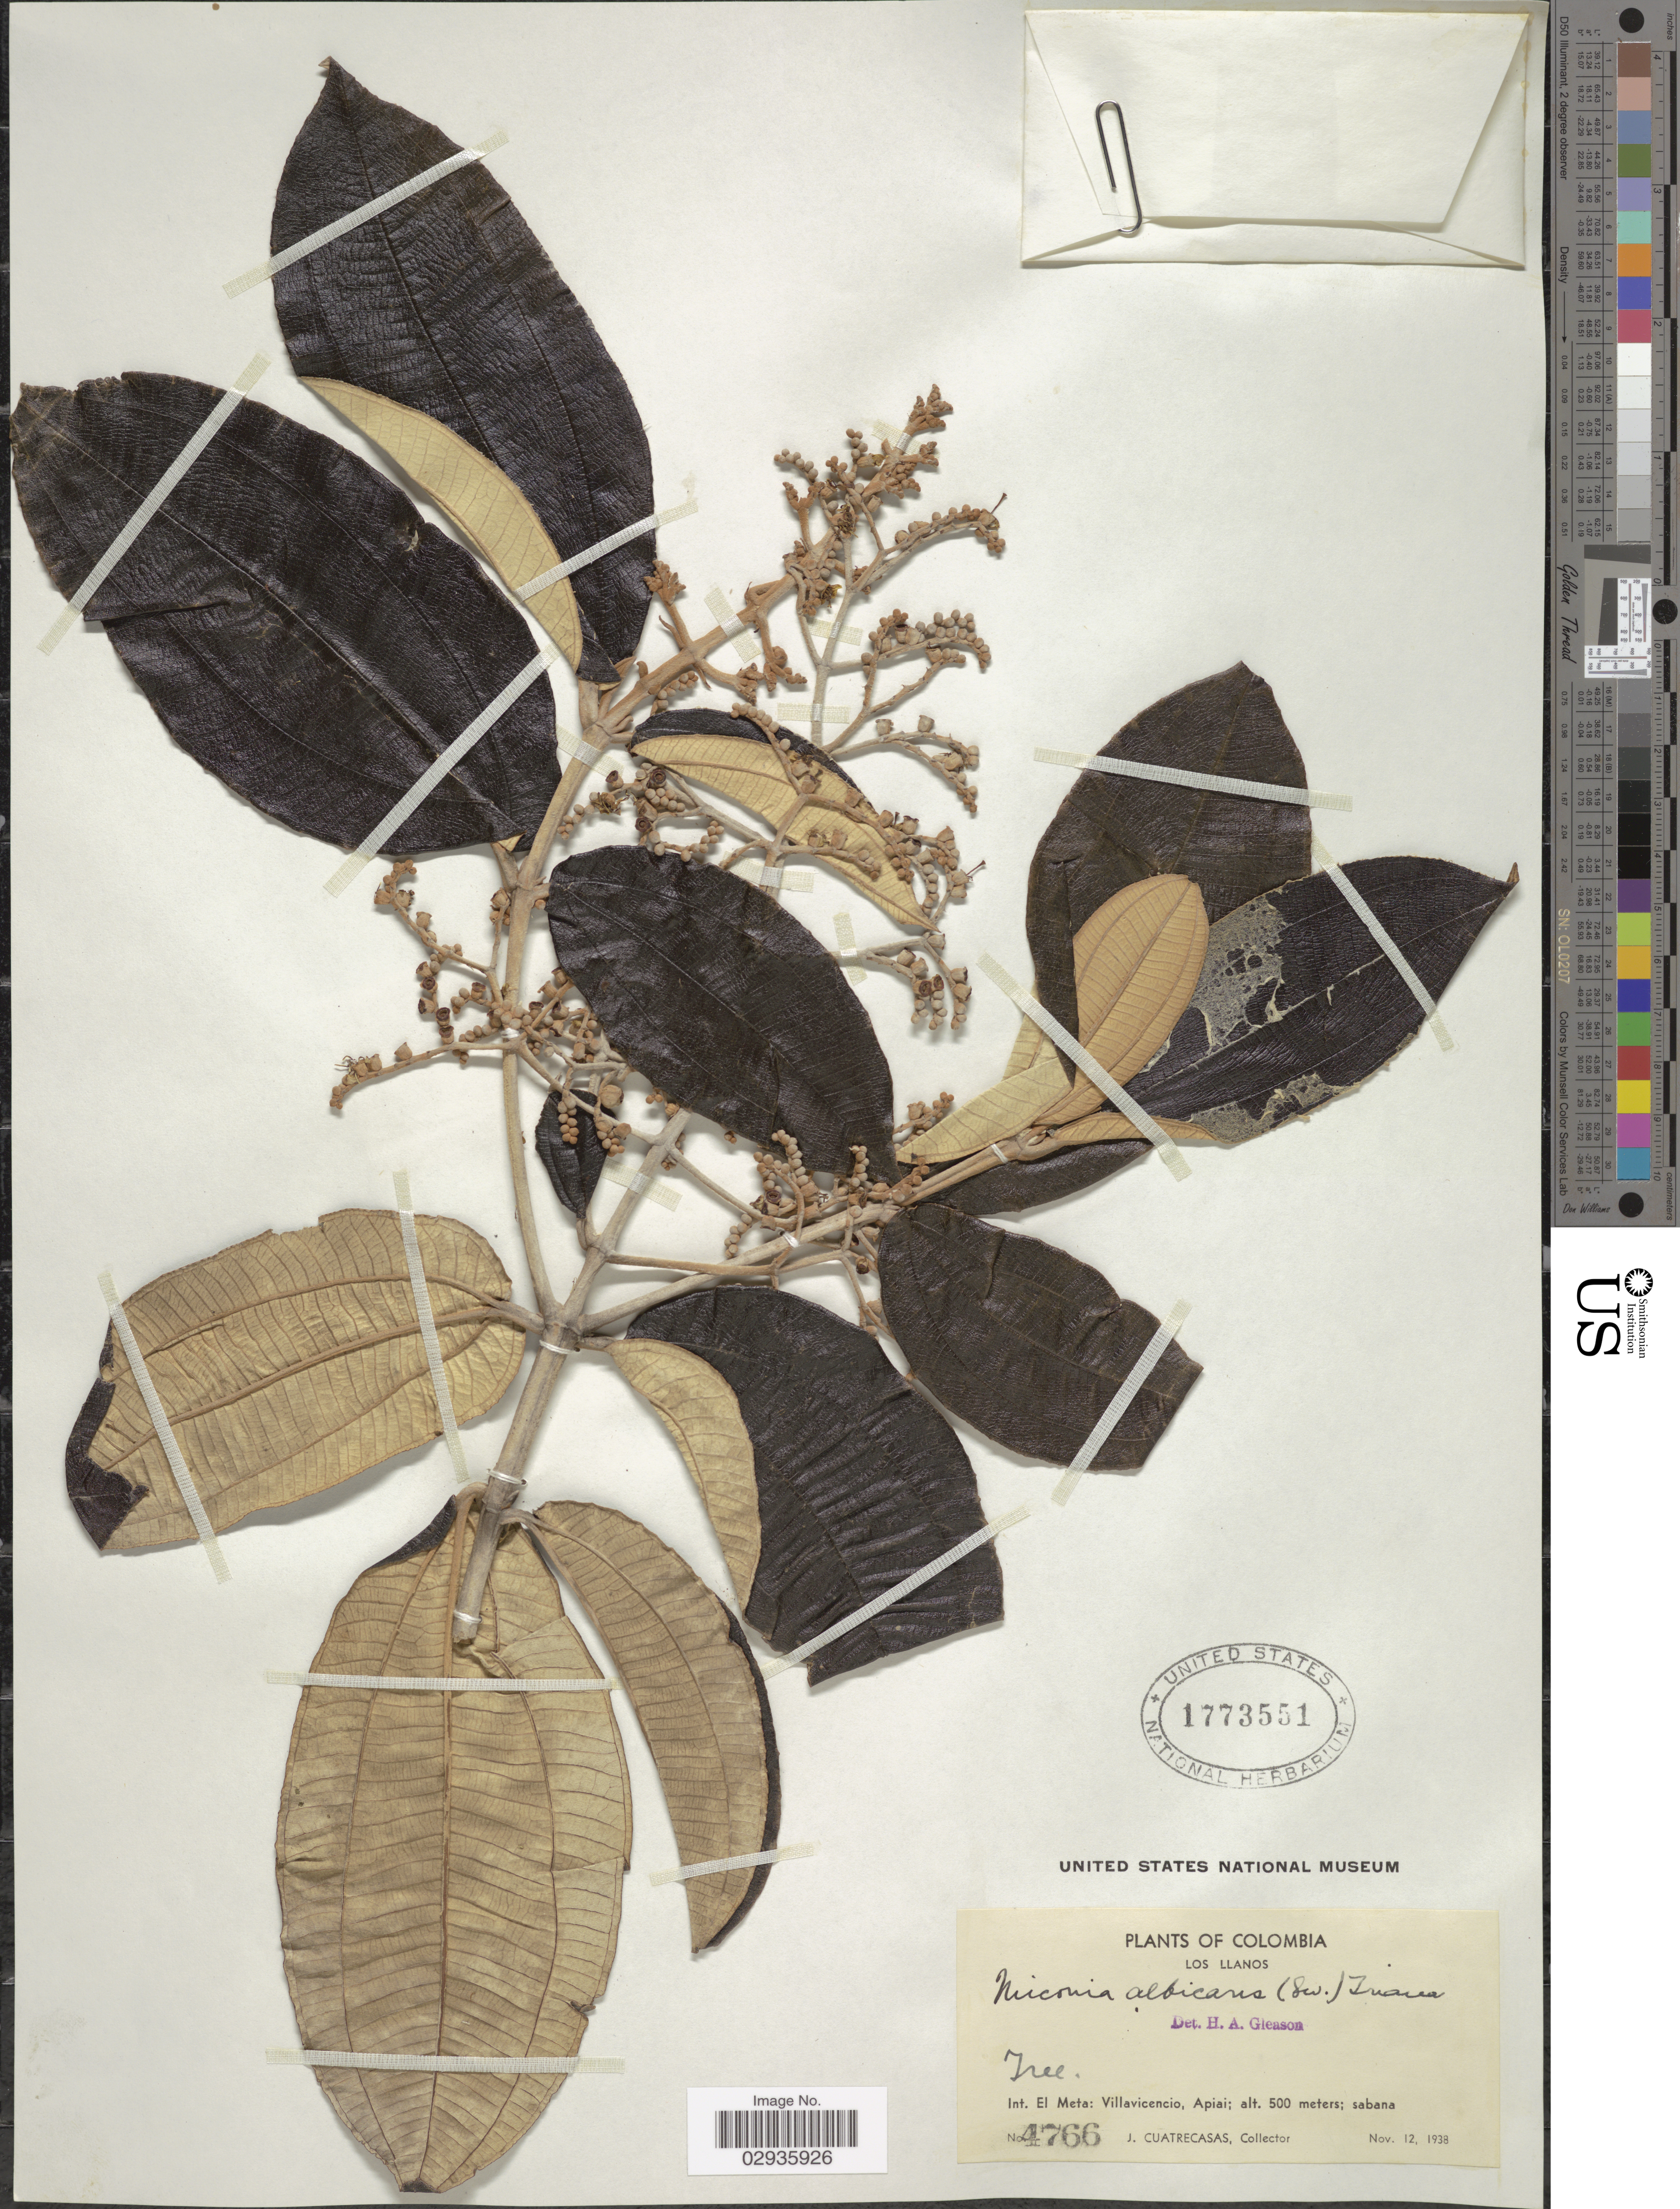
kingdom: Plantae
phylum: Tracheophyta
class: Magnoliopsida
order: Myrtales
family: Melastomataceae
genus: Miconia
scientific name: Miconia albicans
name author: (Sw.) Steud.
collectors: J. Cuatrecasas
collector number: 4766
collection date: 1938-11-12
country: Colombia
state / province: Meta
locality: Los Llanos, Int. El Meta: Villavicencio, Apiai.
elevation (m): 500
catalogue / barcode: US 1773551